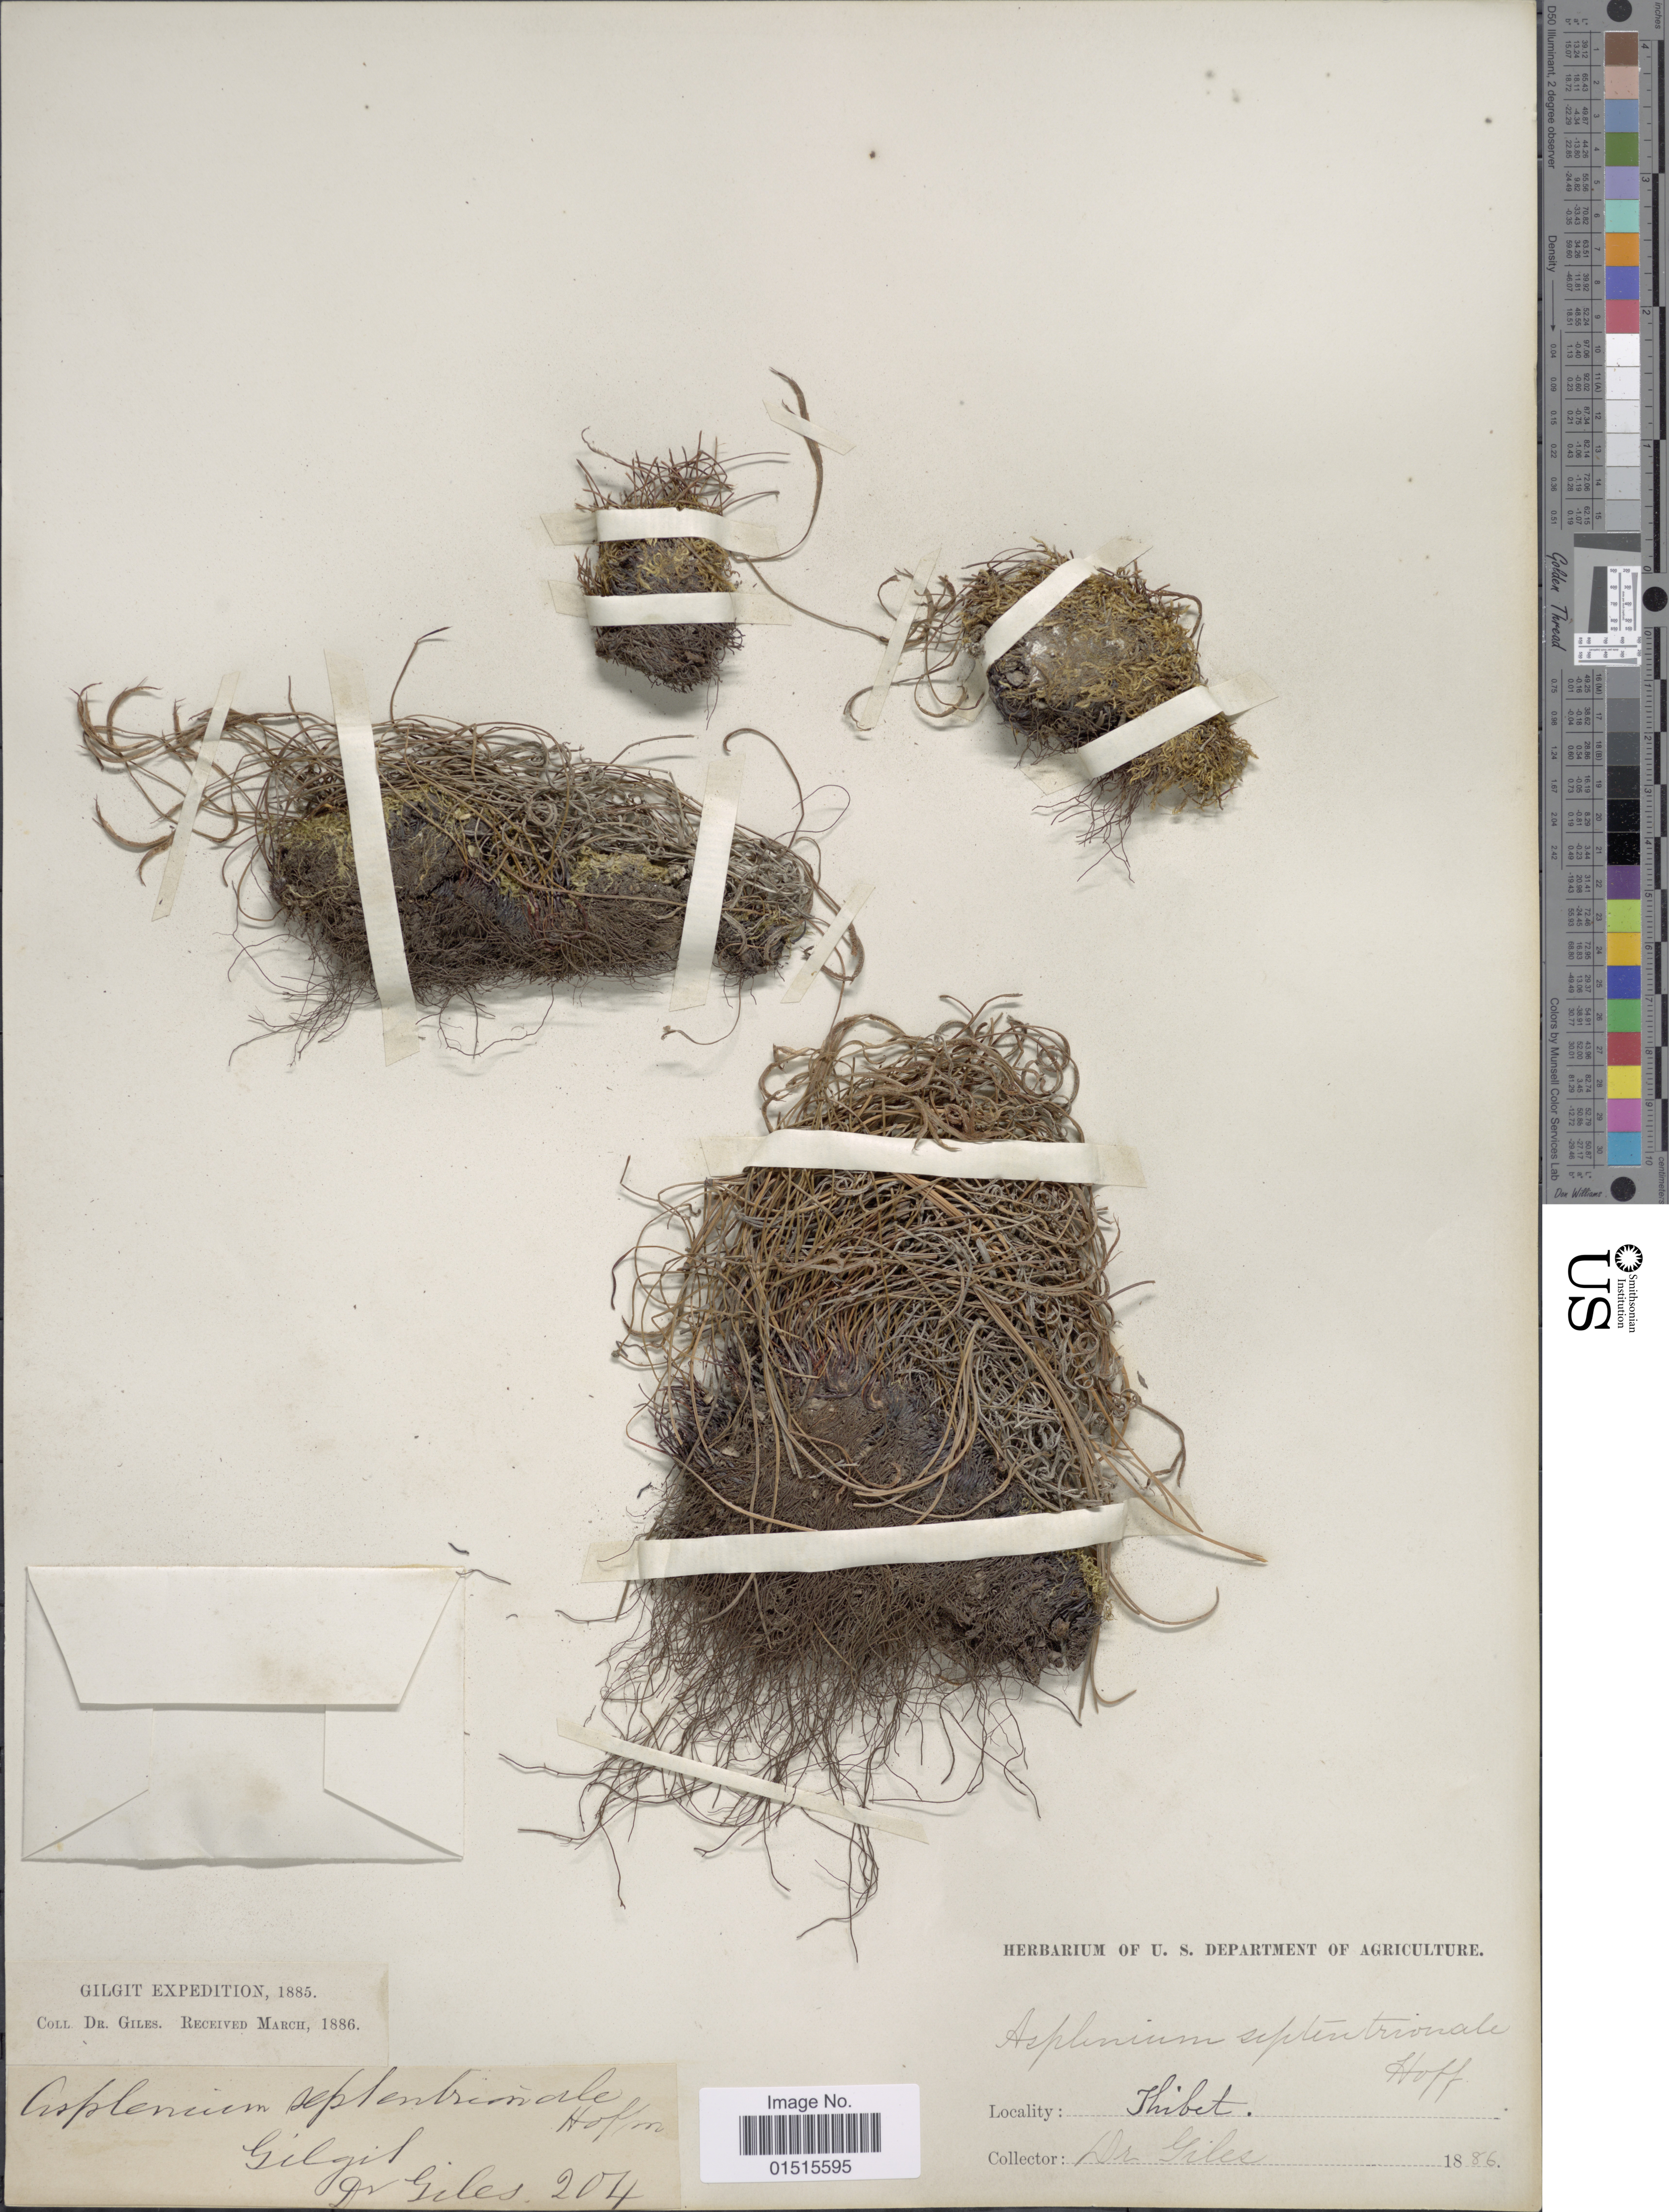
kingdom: Plantae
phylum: Tracheophyta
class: Polypodiopsida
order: Polypodiales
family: Aspleniaceae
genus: Asplenium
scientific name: Asplenium septentrionale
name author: (L.) Hoffm.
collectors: Giles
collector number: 204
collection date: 1886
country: Pakistan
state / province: Gilgit-Baltistan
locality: Gilgit